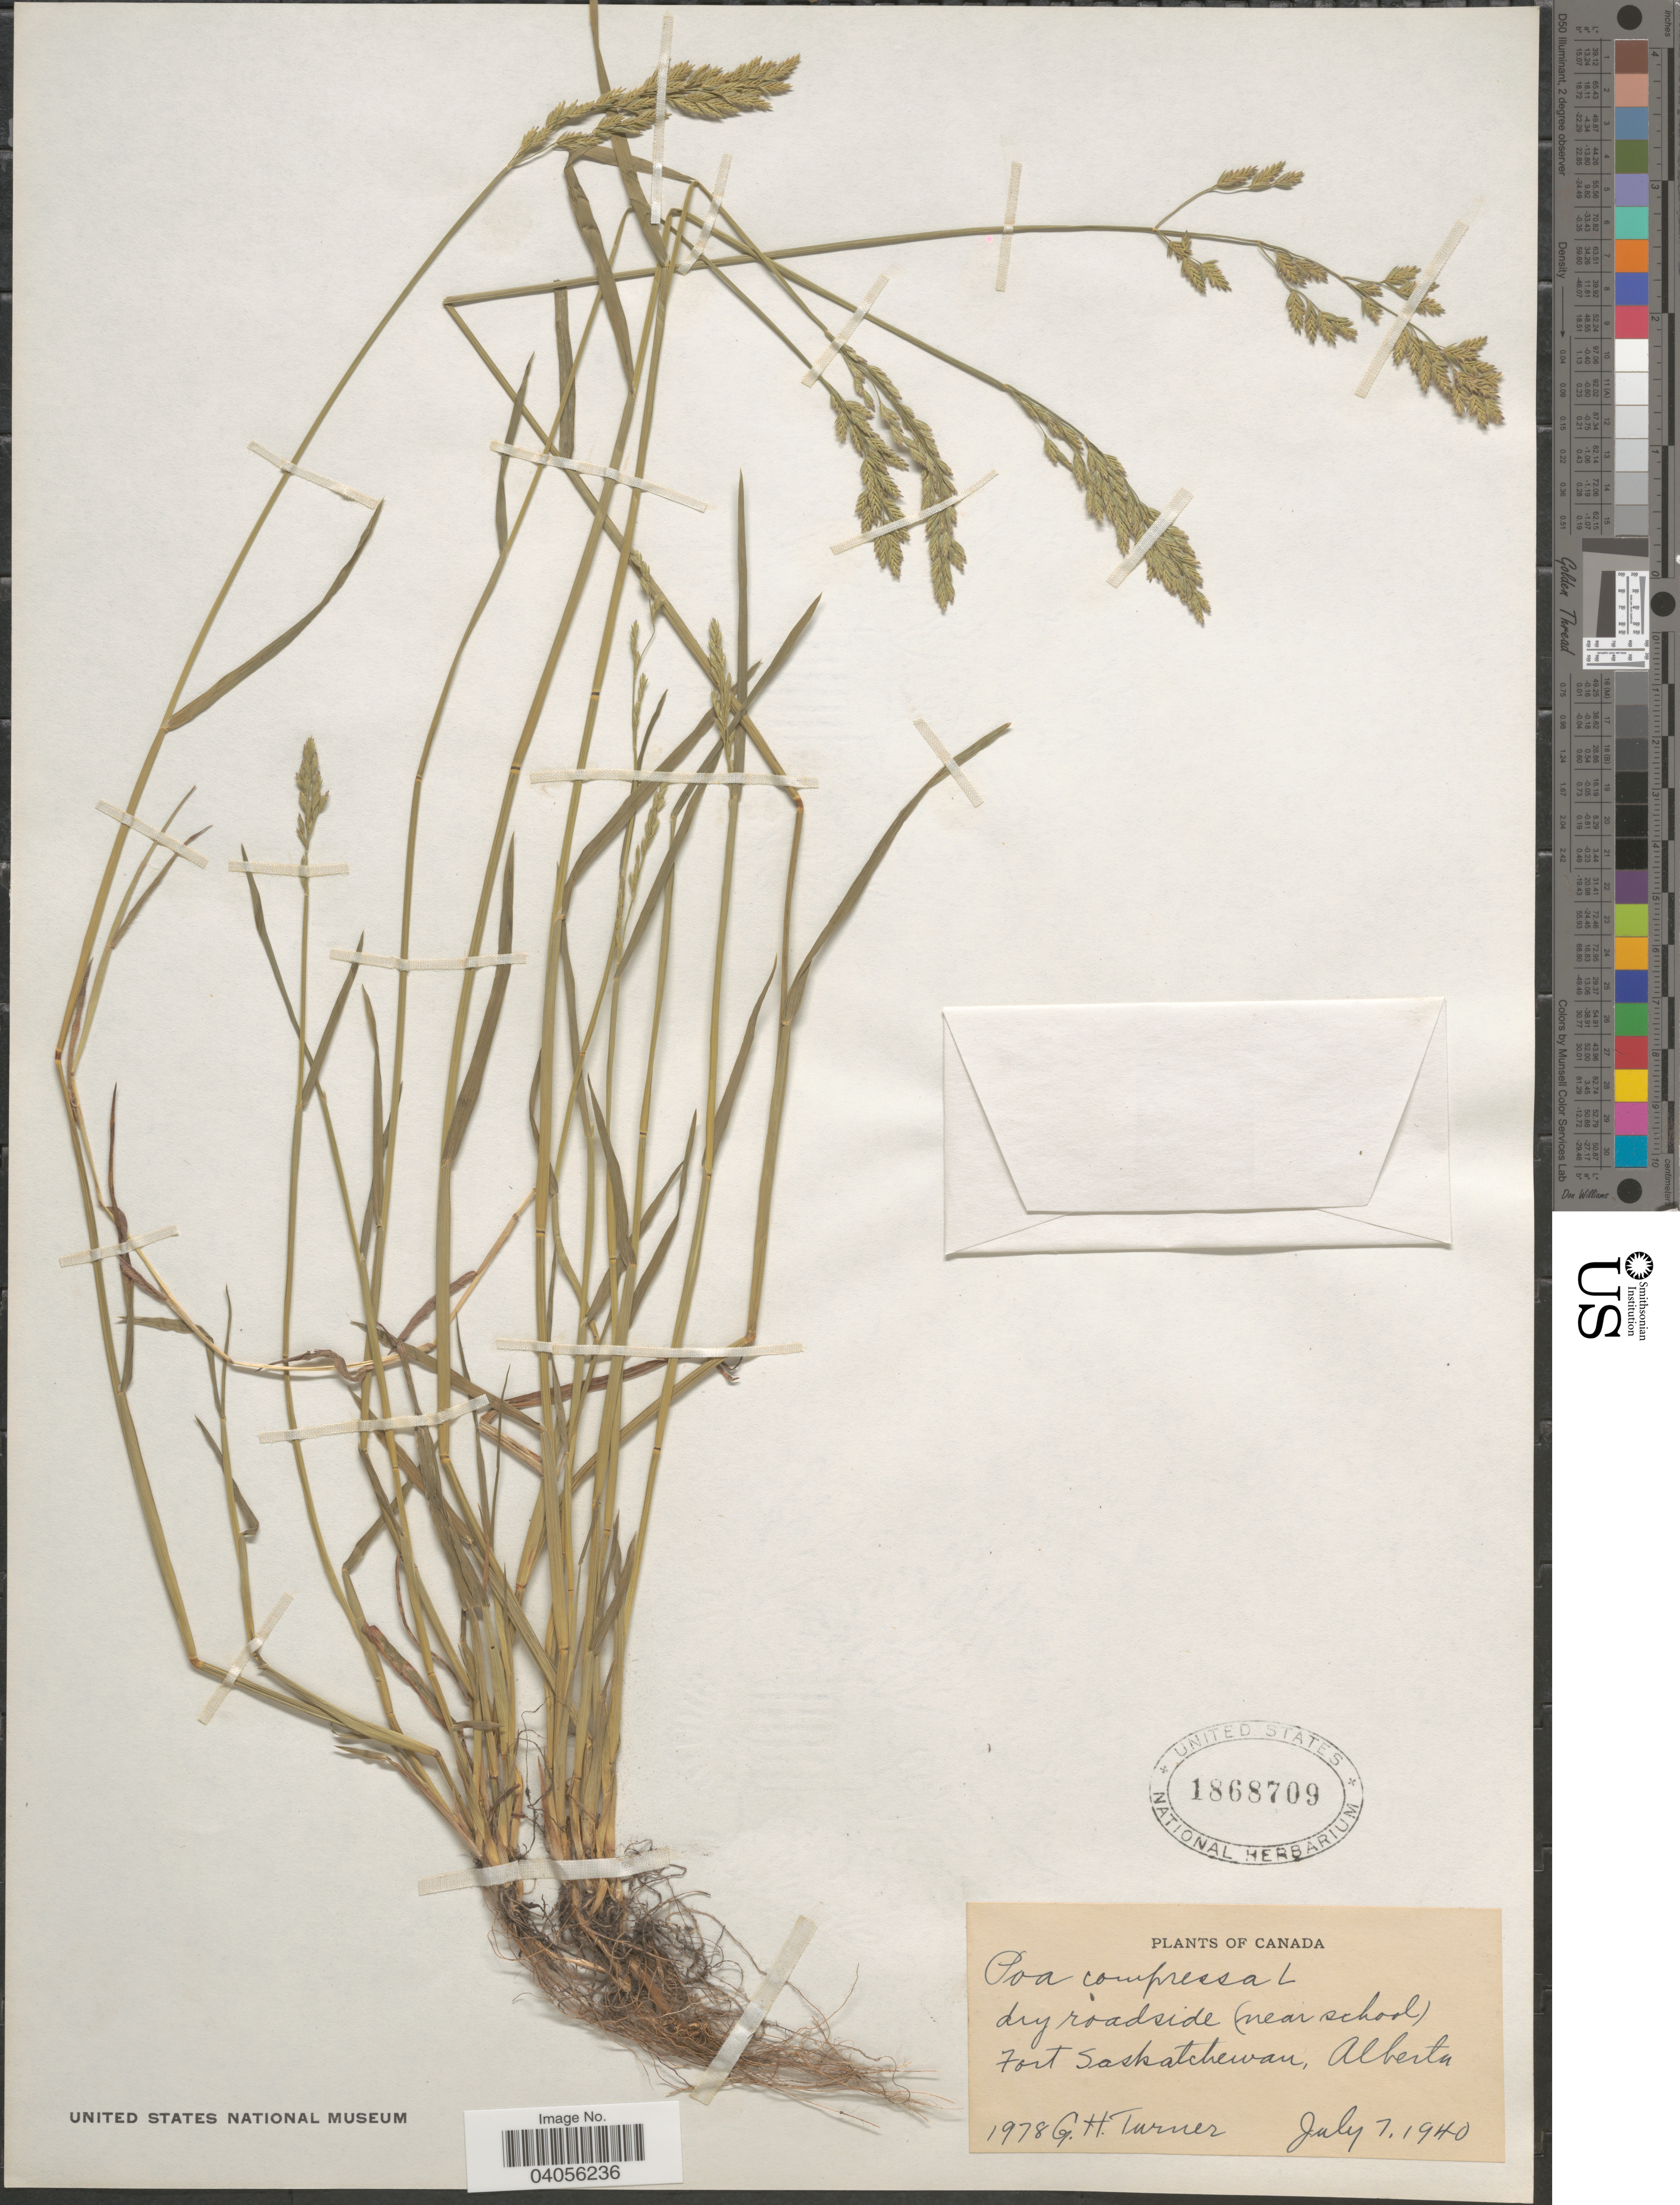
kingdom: Plantae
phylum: Tracheophyta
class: Liliopsida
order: Poales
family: Poaceae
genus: Poa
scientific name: Poa compressa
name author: L.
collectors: G. H. Turner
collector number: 1978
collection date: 1940-07-07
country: Canada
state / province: Alberta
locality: Dry roadside (near school) Fort Saskatchewan.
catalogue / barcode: US 1868709